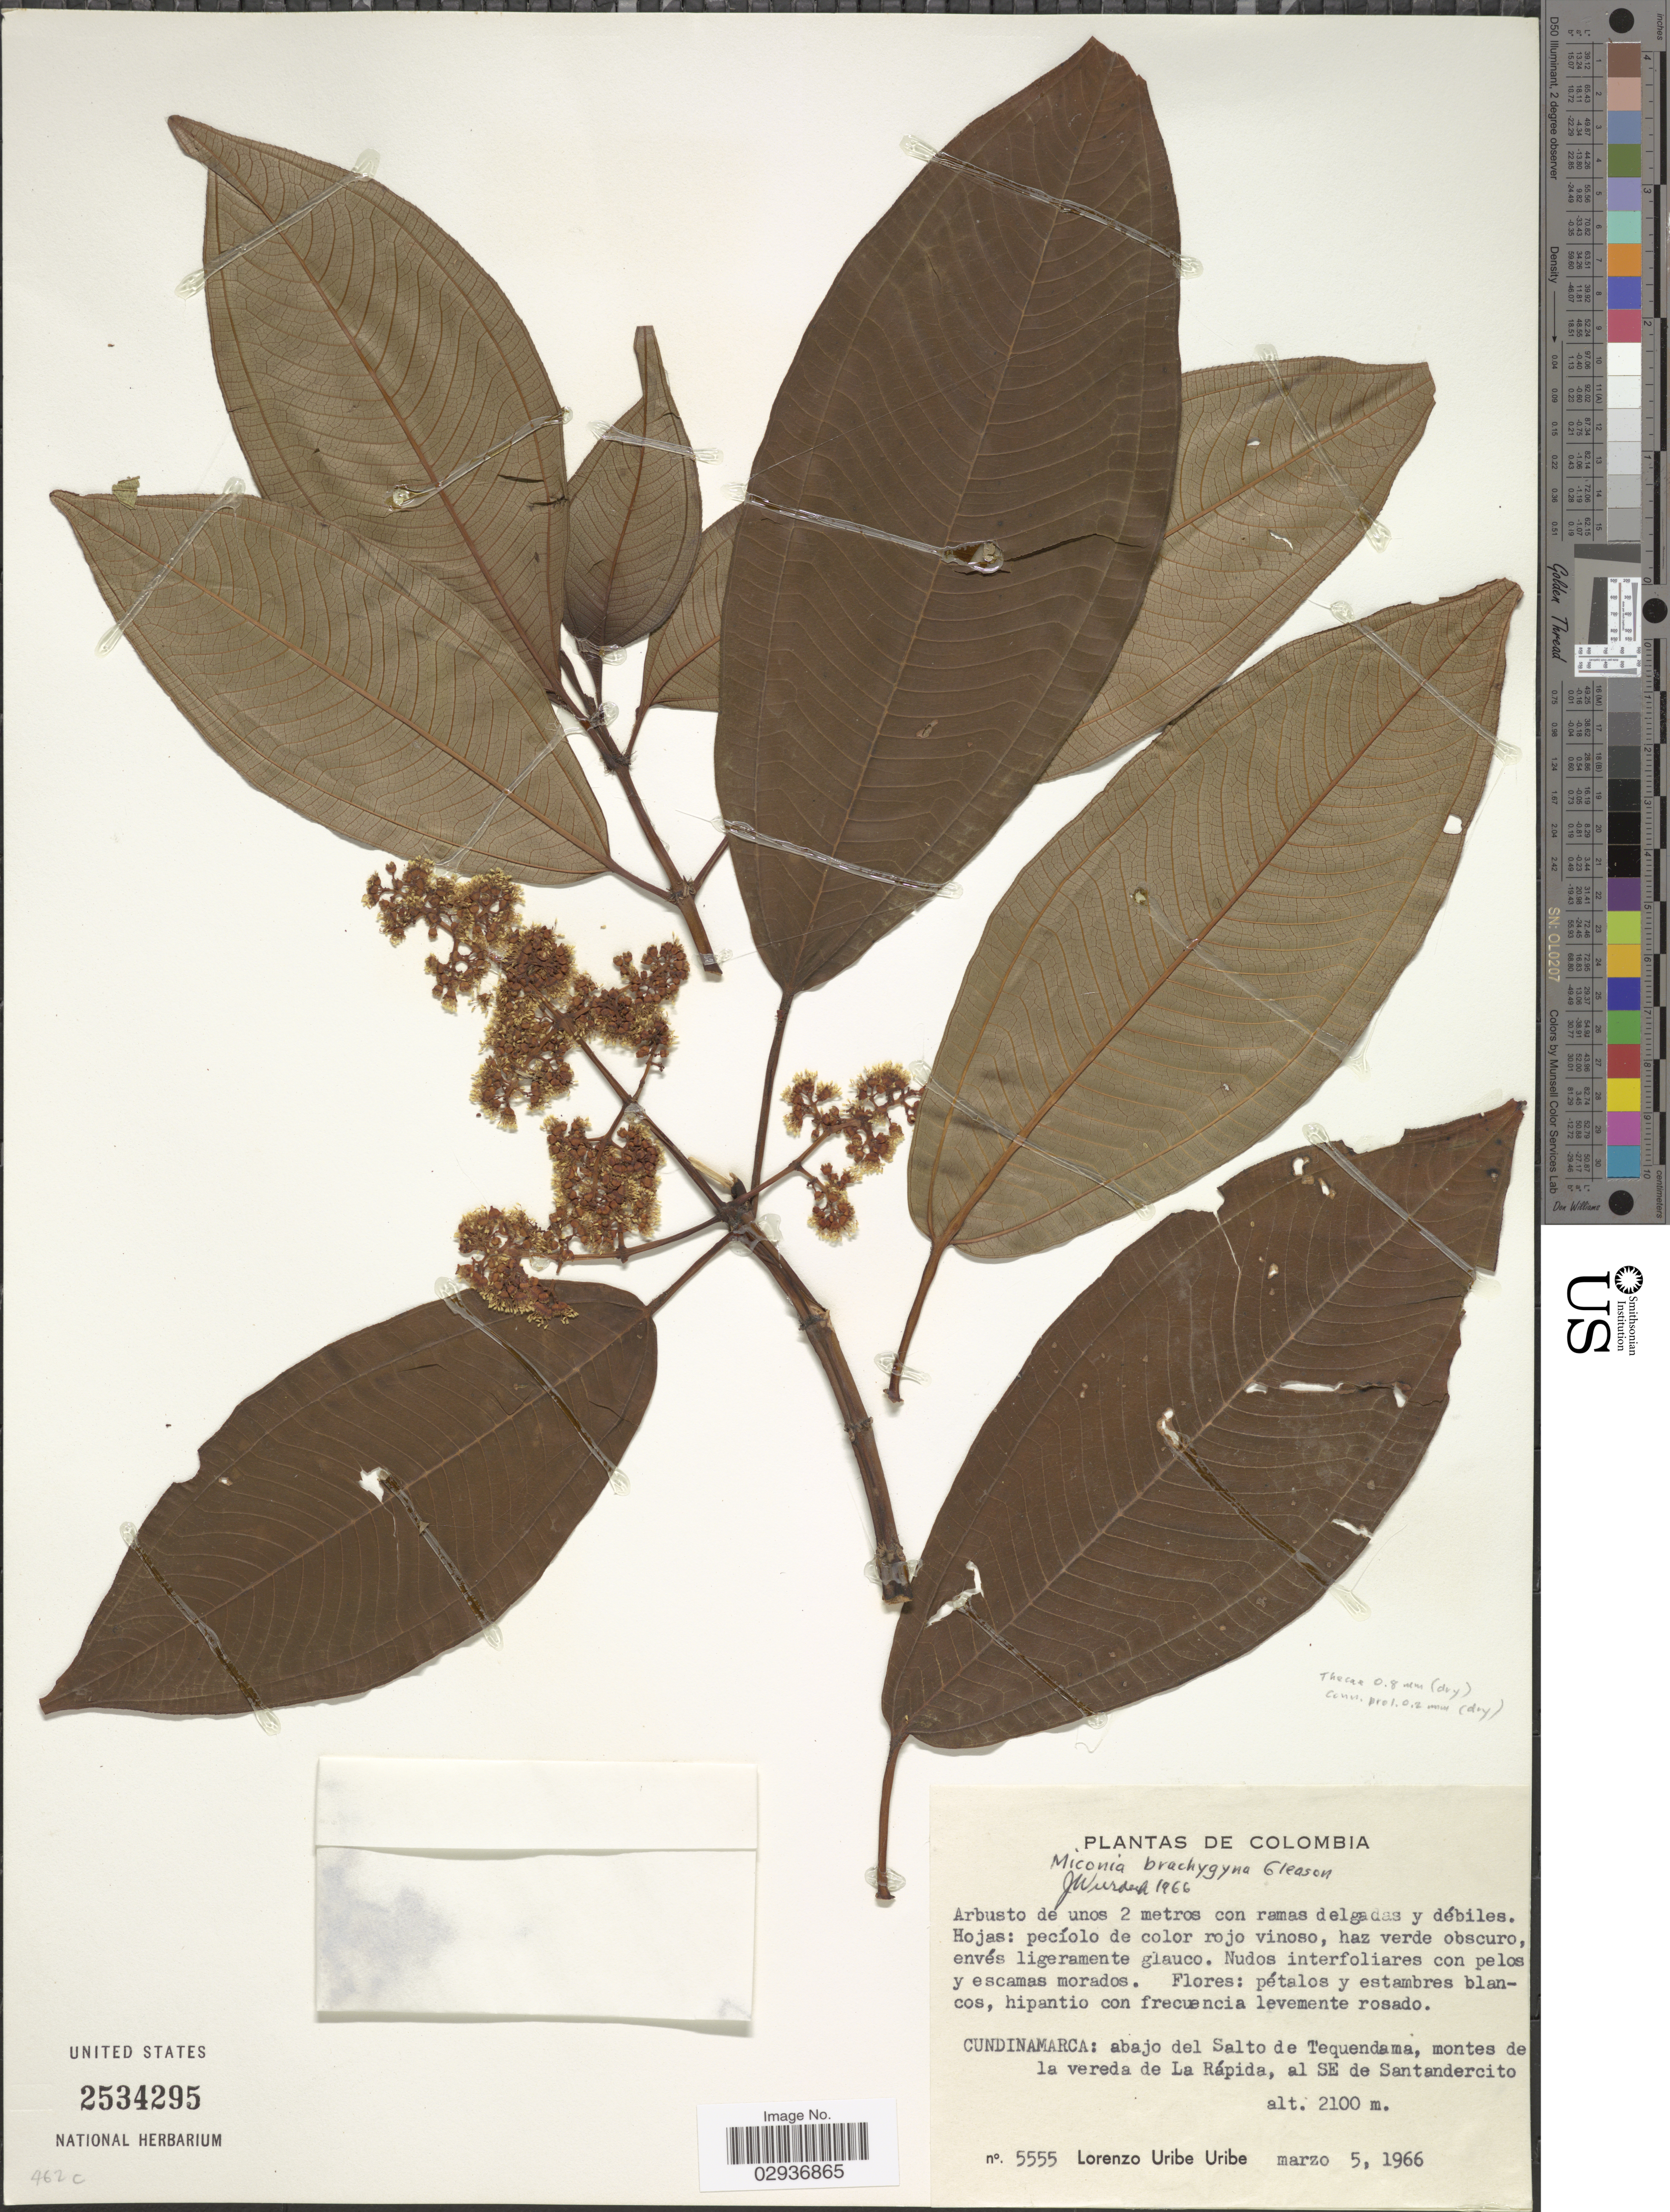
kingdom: Plantae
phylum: Tracheophyta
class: Magnoliopsida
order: Myrtales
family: Melastomataceae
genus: Miconia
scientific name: Miconia brachygyna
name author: Gleason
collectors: L. Uribe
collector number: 5555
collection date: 1966-03-05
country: Colombia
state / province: Cundinamarca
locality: Abajo del Salto de Tequendama, montes de la vereda de La Rápida, al SE de Santandercito.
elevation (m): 2100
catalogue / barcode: US 2534295